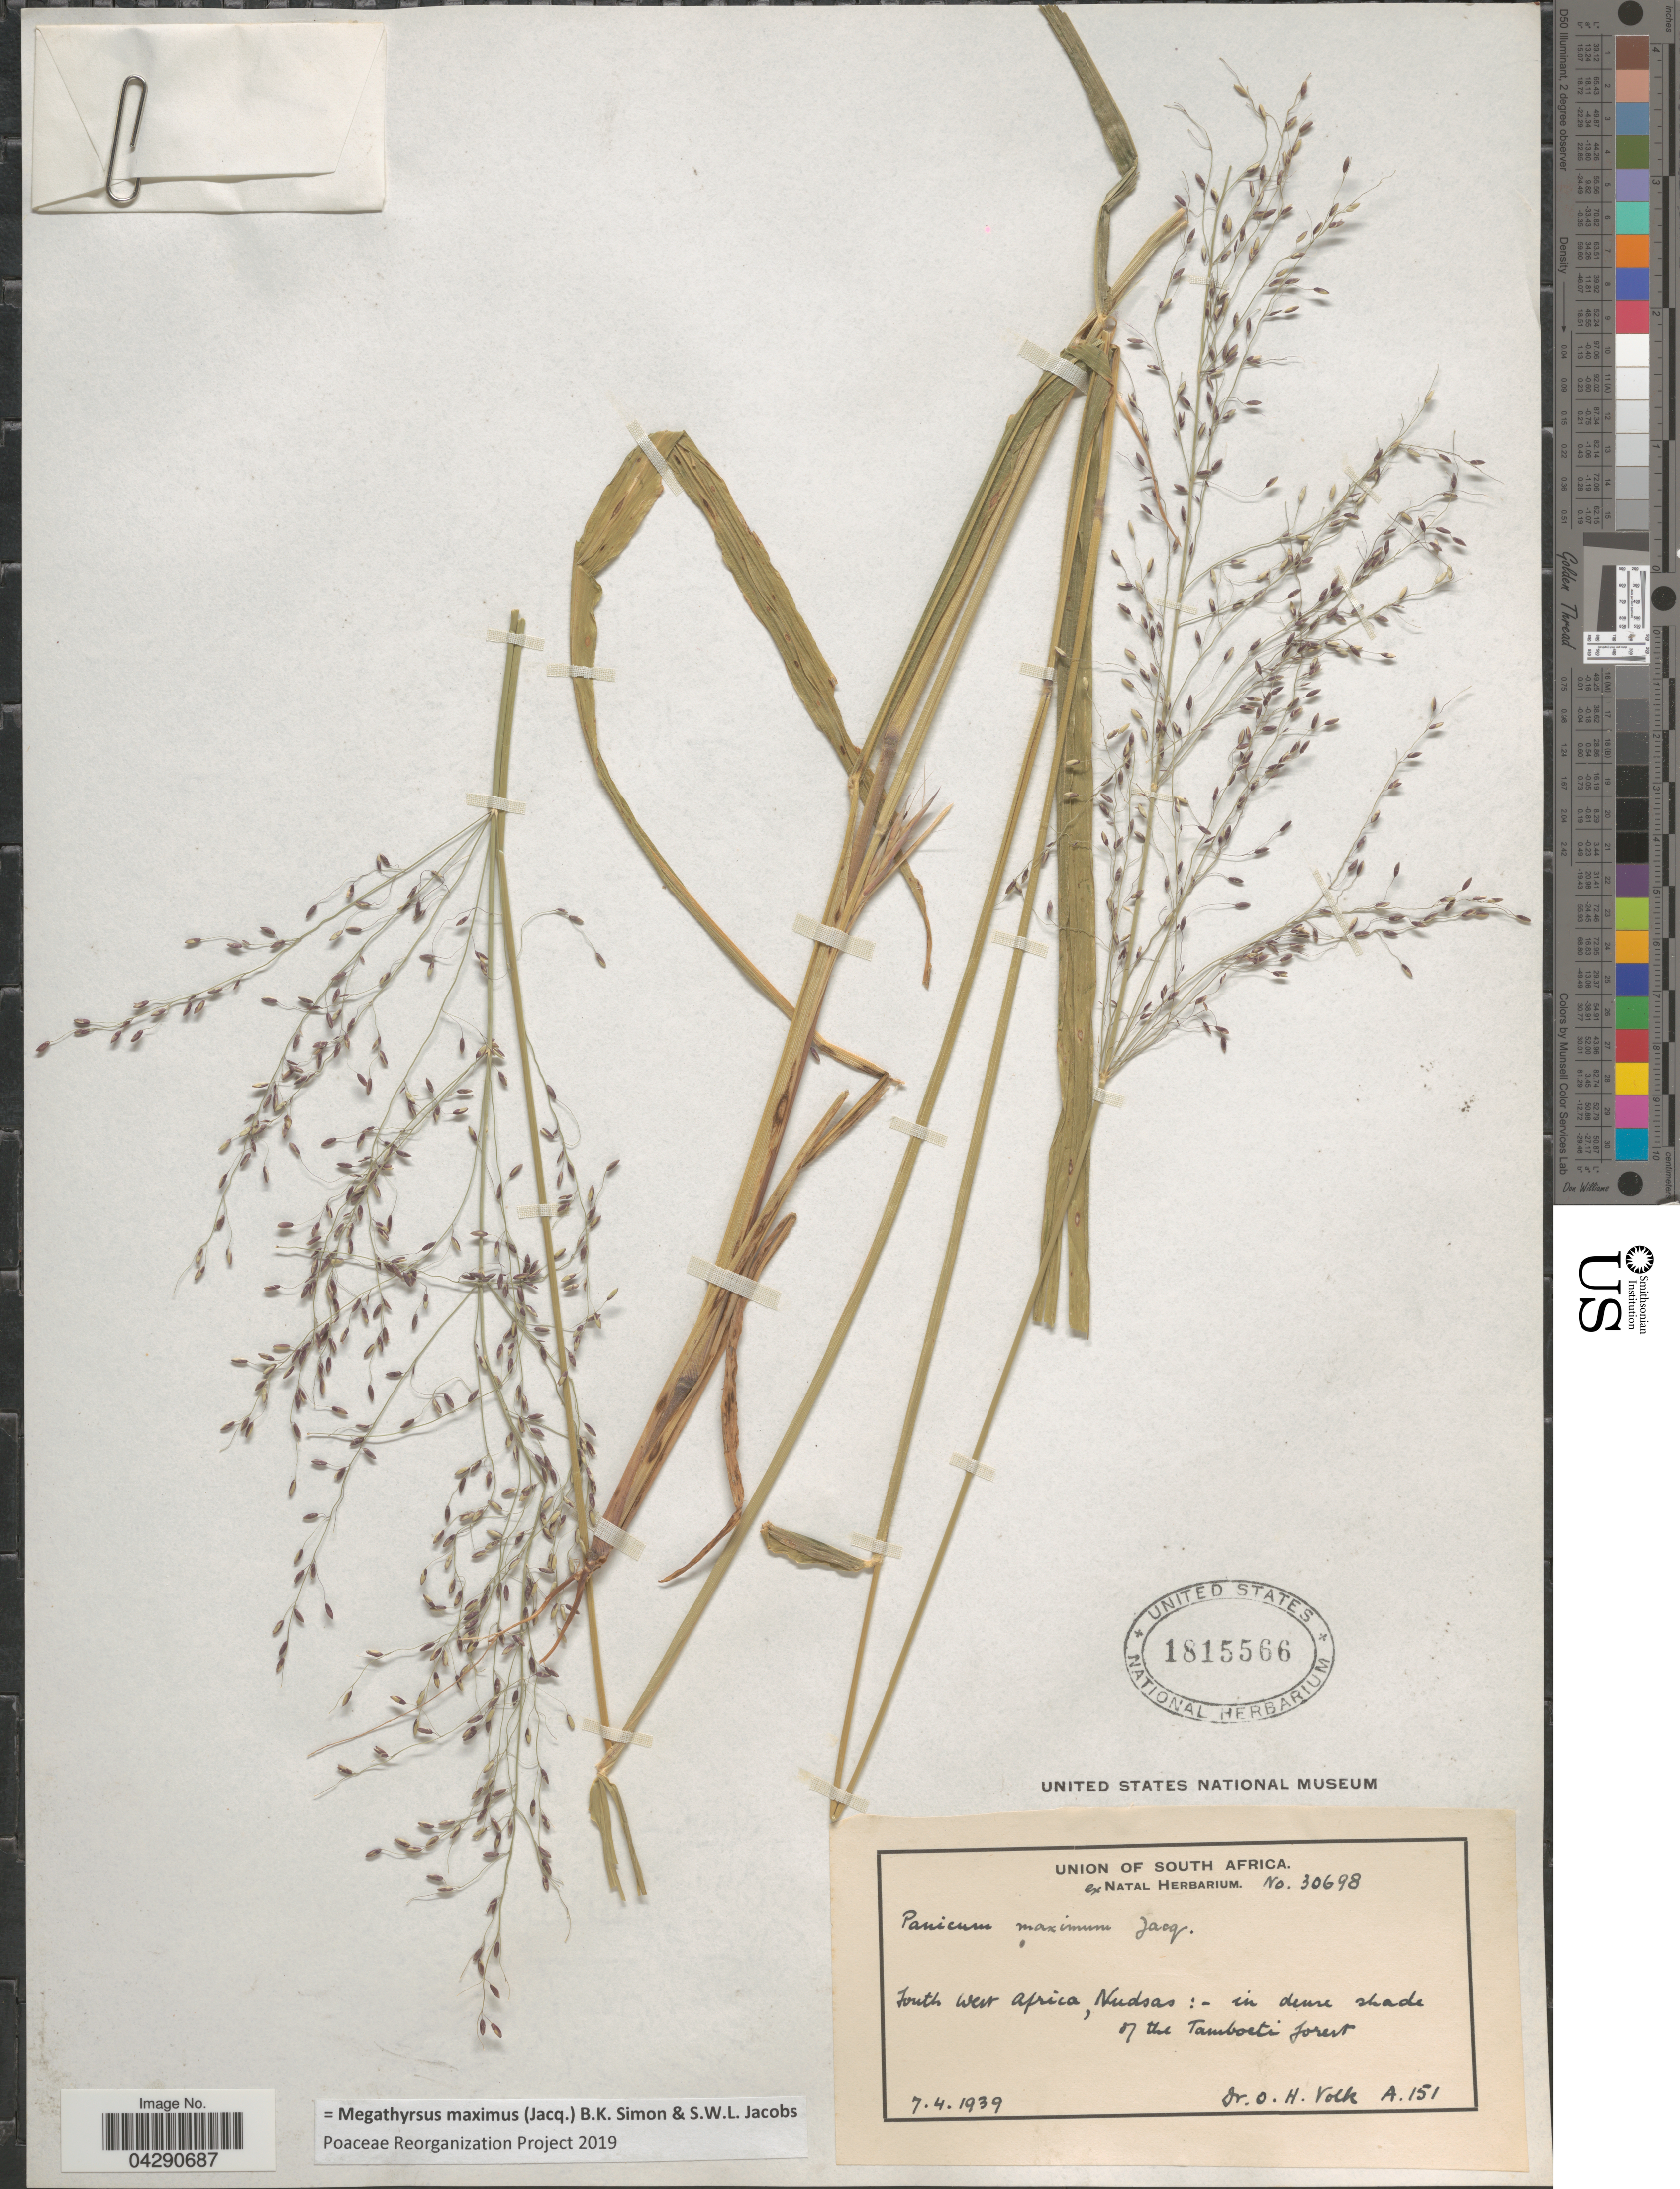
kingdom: Plantae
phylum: Tracheophyta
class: Liliopsida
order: Poales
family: Poaceae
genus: Megathyrsus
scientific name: Megathyrsus maximus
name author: (Jacq.) B.K. Simon & S.W.L. Jacobs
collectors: O. Volk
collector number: A.151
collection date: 1939-04-07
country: Namibia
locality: Union of South Africa. South West Africa, Nudsas: - in dense shade of the Tambosti forest.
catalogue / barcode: US 1815566